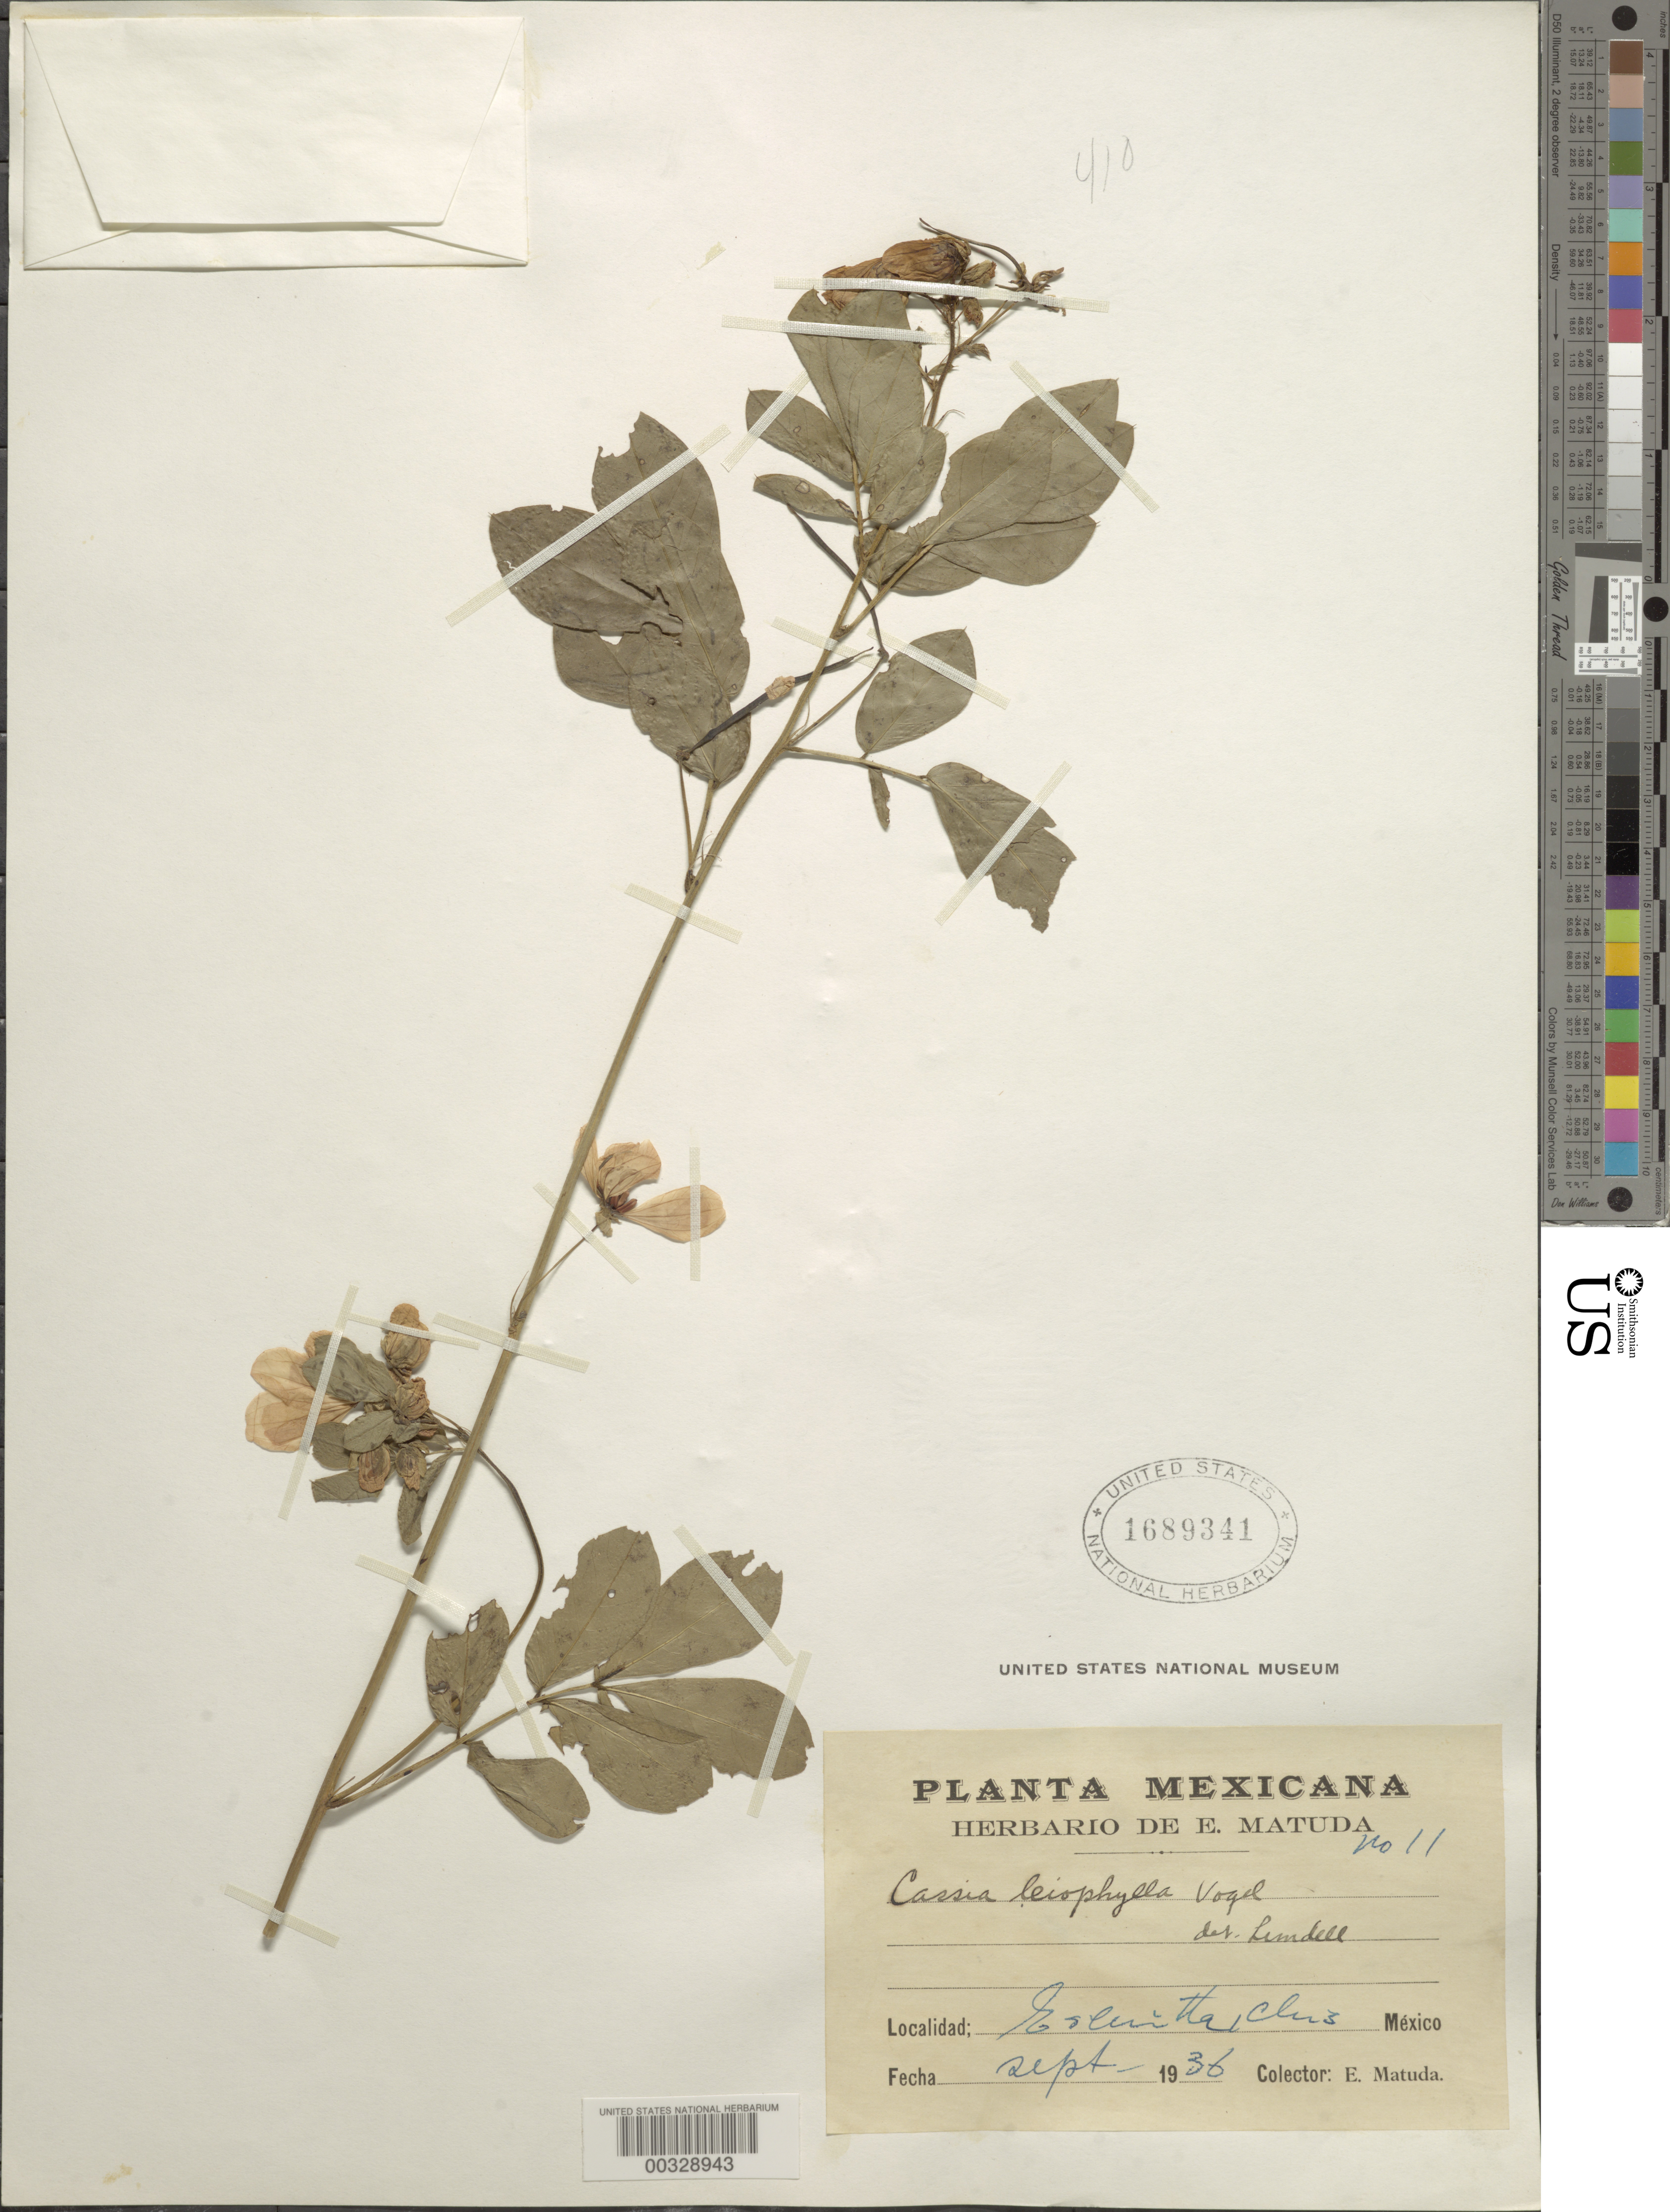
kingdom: Plantae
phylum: Tracheophyta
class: Magnoliopsida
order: Fabales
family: Fabaceae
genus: Senna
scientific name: Senna leiophylla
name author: (Vogel) H.S. Irwin & Barneby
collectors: E. Matuda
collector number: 11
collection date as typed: Sep 1936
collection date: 1936-09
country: Mexico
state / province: Chiapas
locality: Escuinta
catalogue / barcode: US 1689341